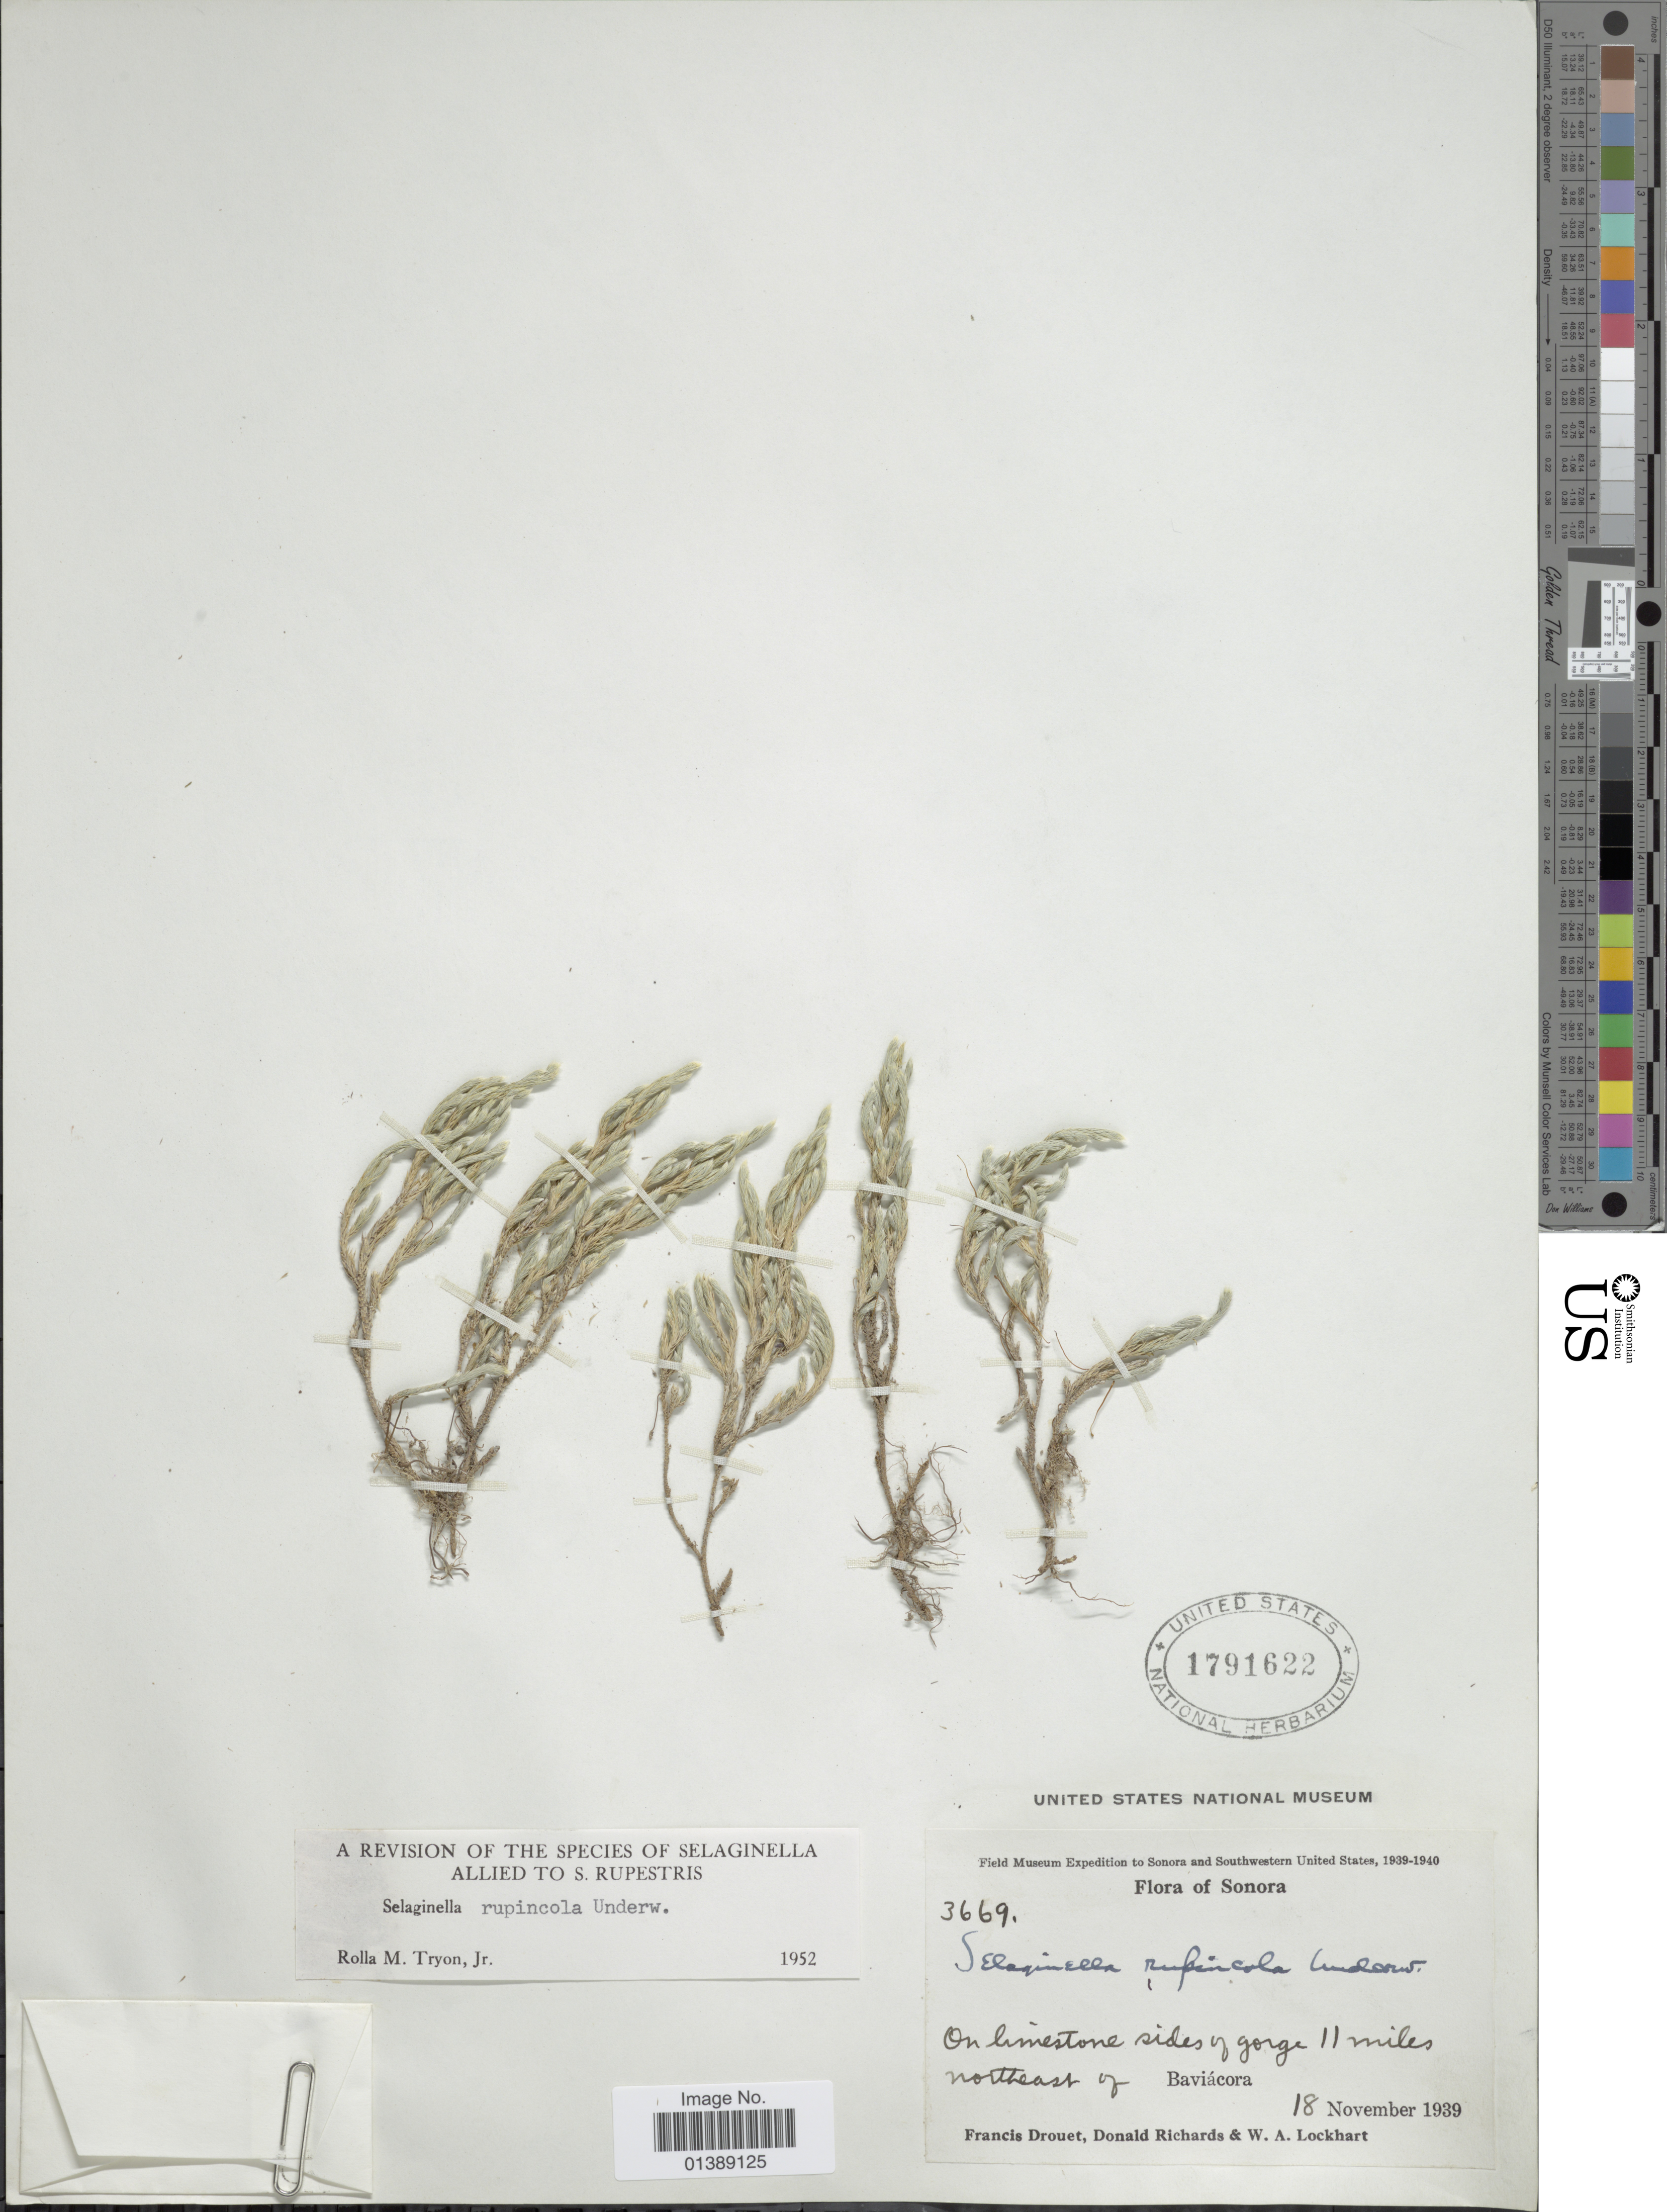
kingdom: Plantae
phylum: Tracheophyta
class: Lycopodiopsida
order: Selaginellales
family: Selaginellaceae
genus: Selaginella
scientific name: Selaginella rupincola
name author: Underw.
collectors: F. E. Drouet, D. Richards & W. Lockhart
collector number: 3669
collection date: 1939-11-18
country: Mexico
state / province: Sonora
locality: On limestone sides of gorge 11 miles northeast of Baviácora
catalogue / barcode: US 1791622